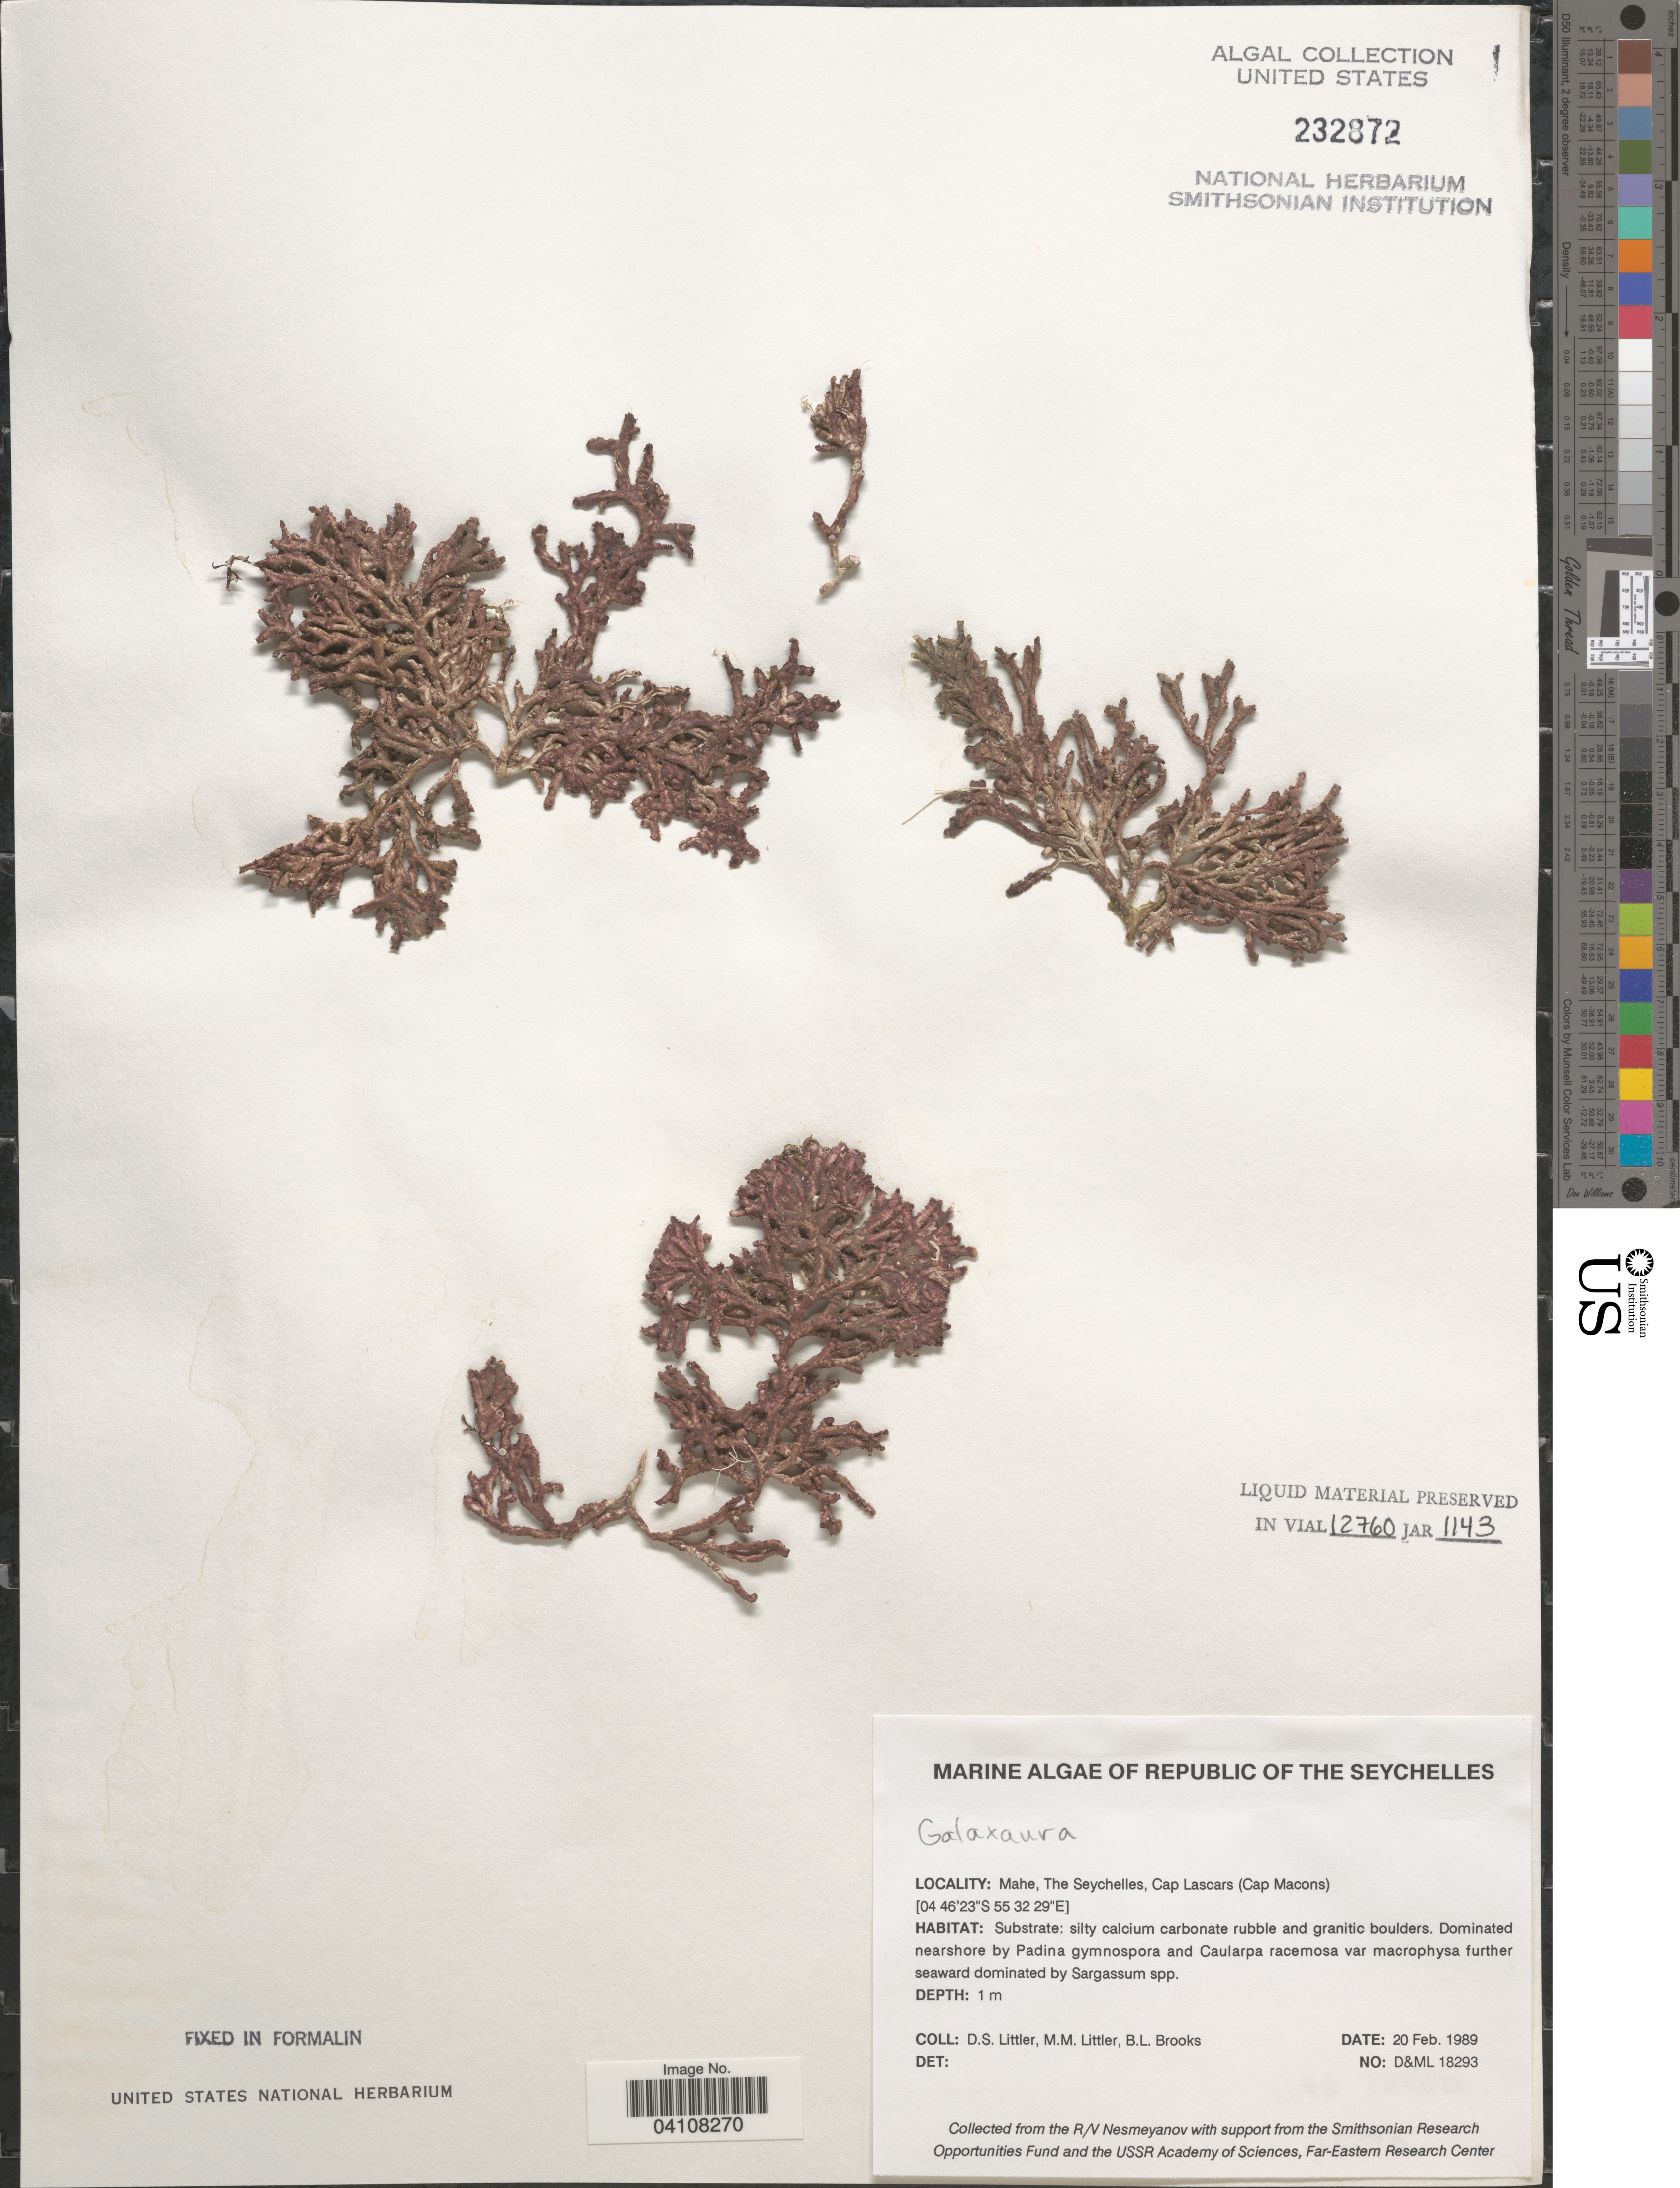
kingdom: Plantae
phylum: Rhodophyta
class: Florideophyceae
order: Nemaliales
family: Galaxauraceae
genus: Galaxaura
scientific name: Galaxaura sp.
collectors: D. S. Littler & B. Brooks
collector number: D&ML18293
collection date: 1989-02-20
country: Seychelles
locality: Republic of The Seychelles. Mahe, Cap Lascars (Cap Macons).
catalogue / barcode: US 232872